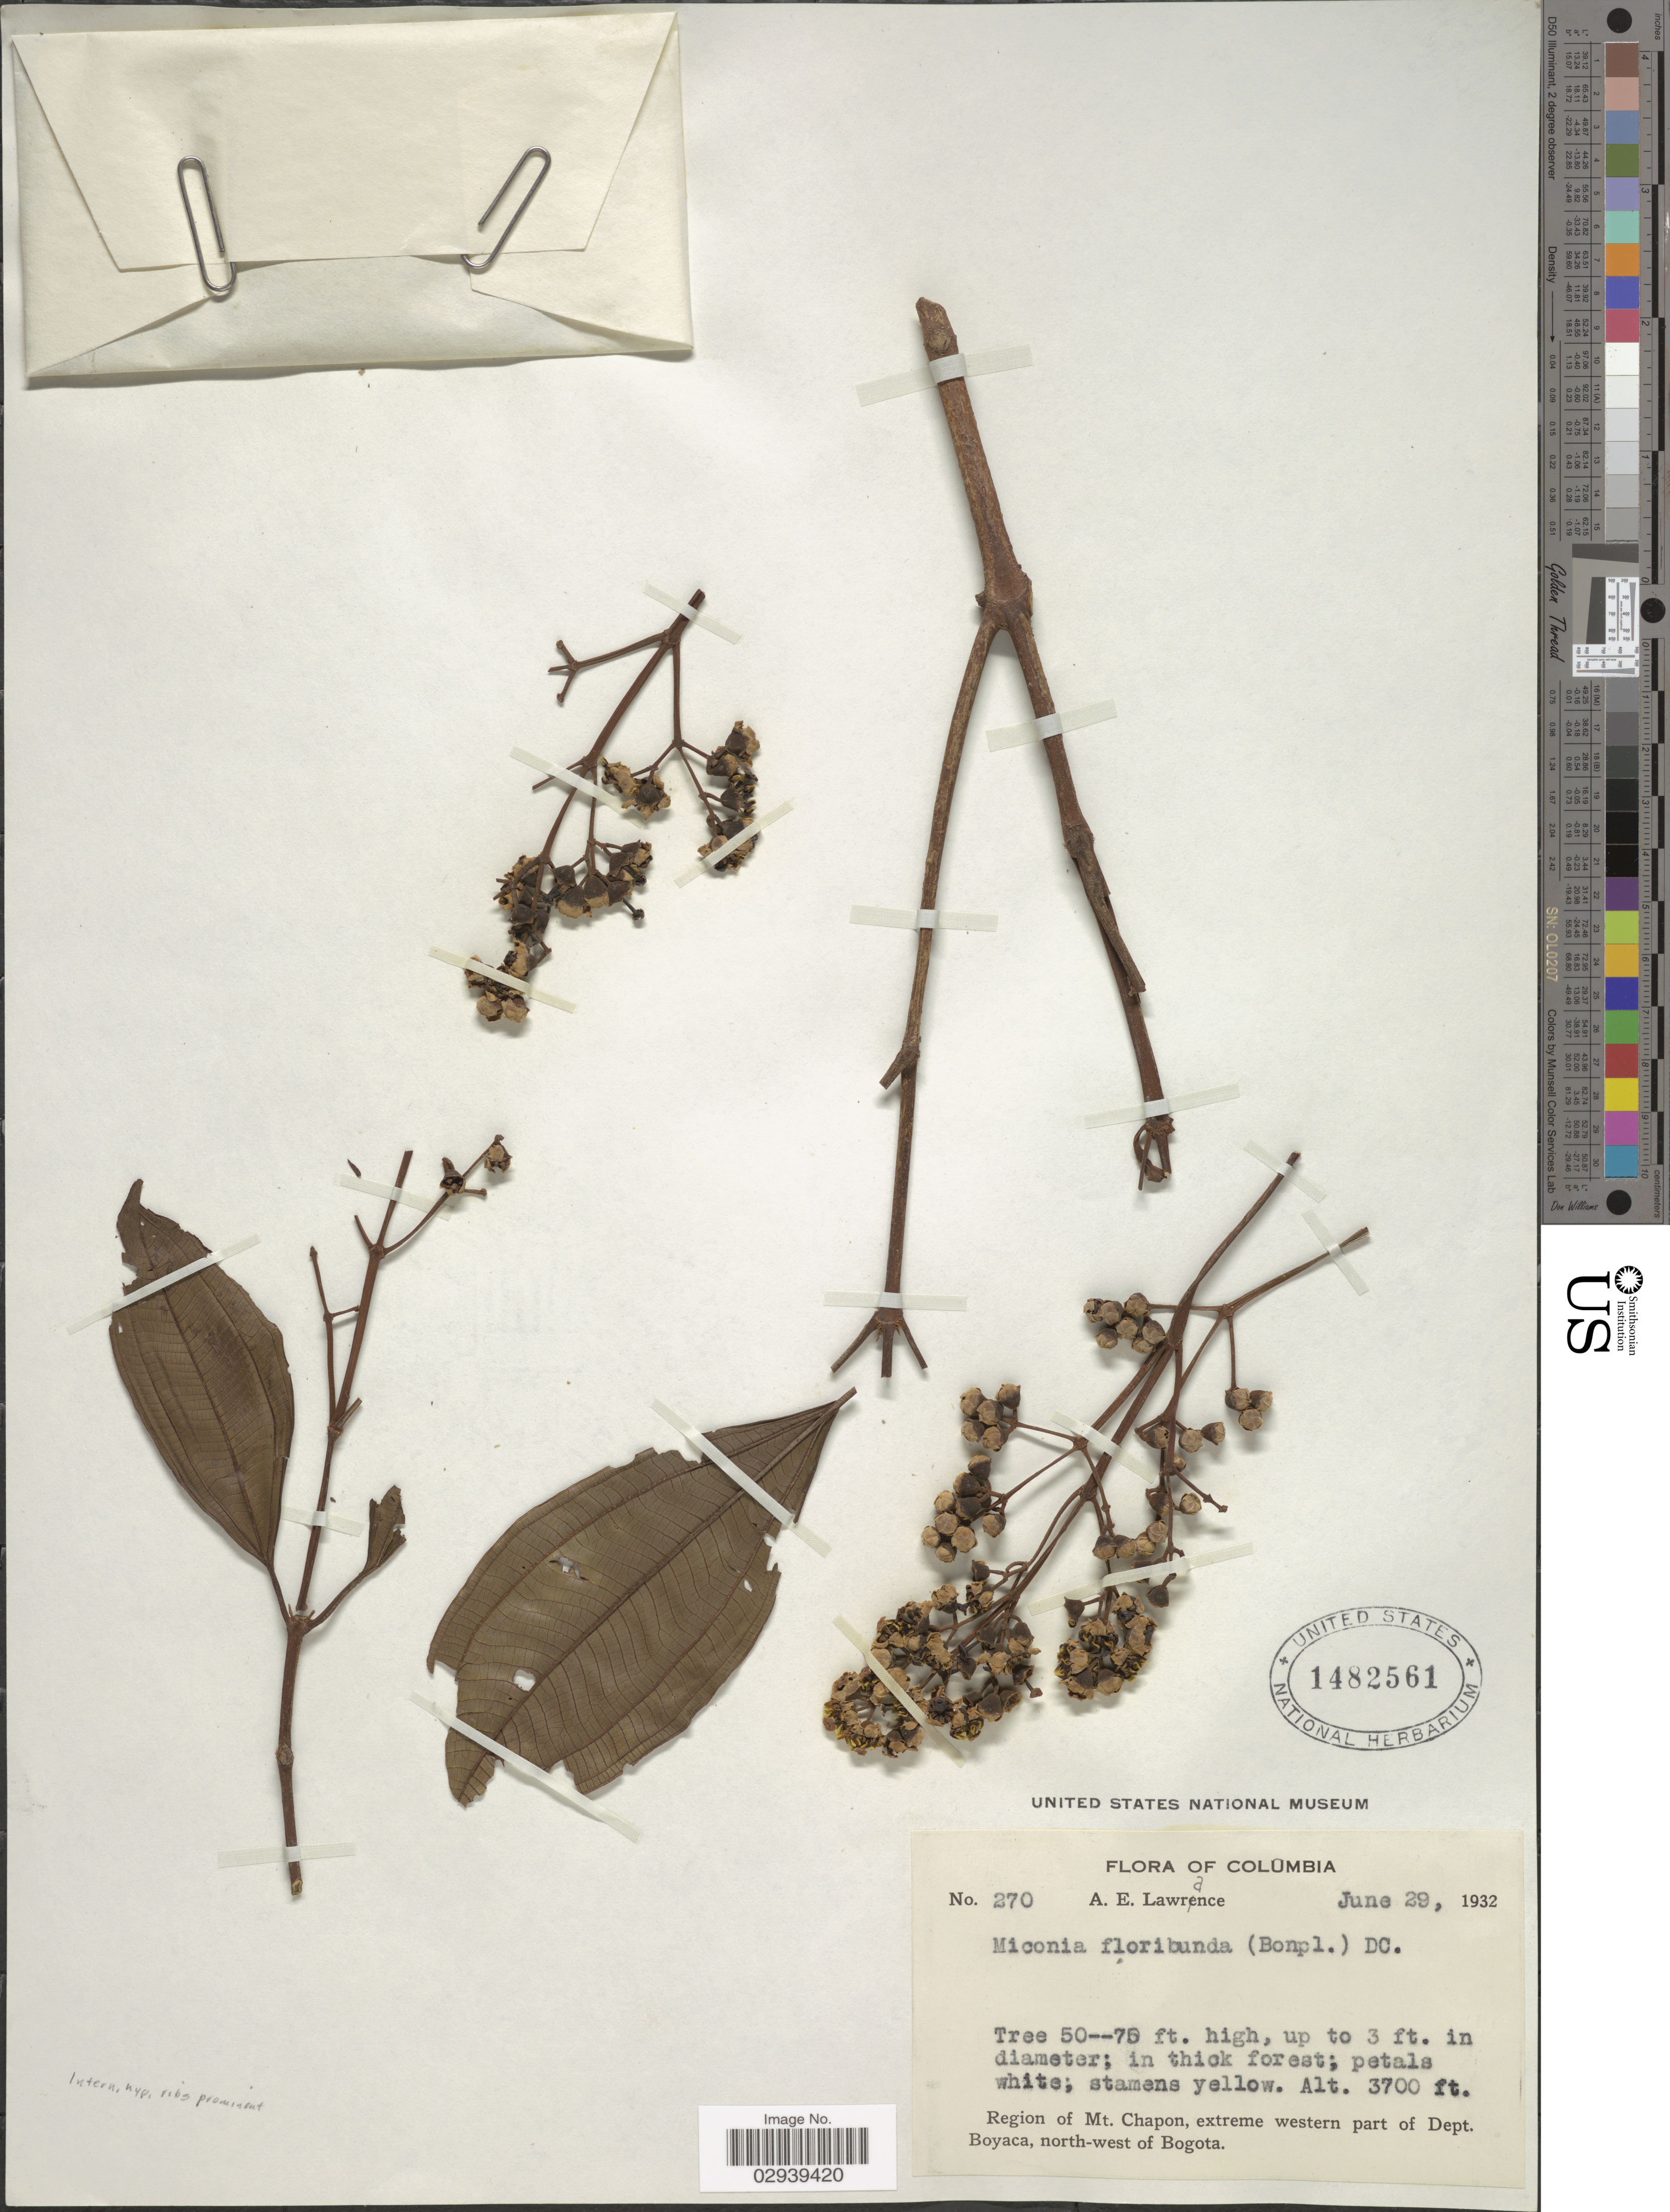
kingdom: Plantae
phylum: Tracheophyta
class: Magnoliopsida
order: Myrtales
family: Melastomataceae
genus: Miconia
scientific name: Miconia floribunda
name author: (Bonpl.) DC.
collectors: A. Lawrance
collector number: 270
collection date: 1932-06-29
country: Colombia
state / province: Boyacá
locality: Region of Mt. Chapon, extreme western part of Dept. Boyaca, north-west of Bogota.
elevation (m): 1128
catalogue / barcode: US 1482561